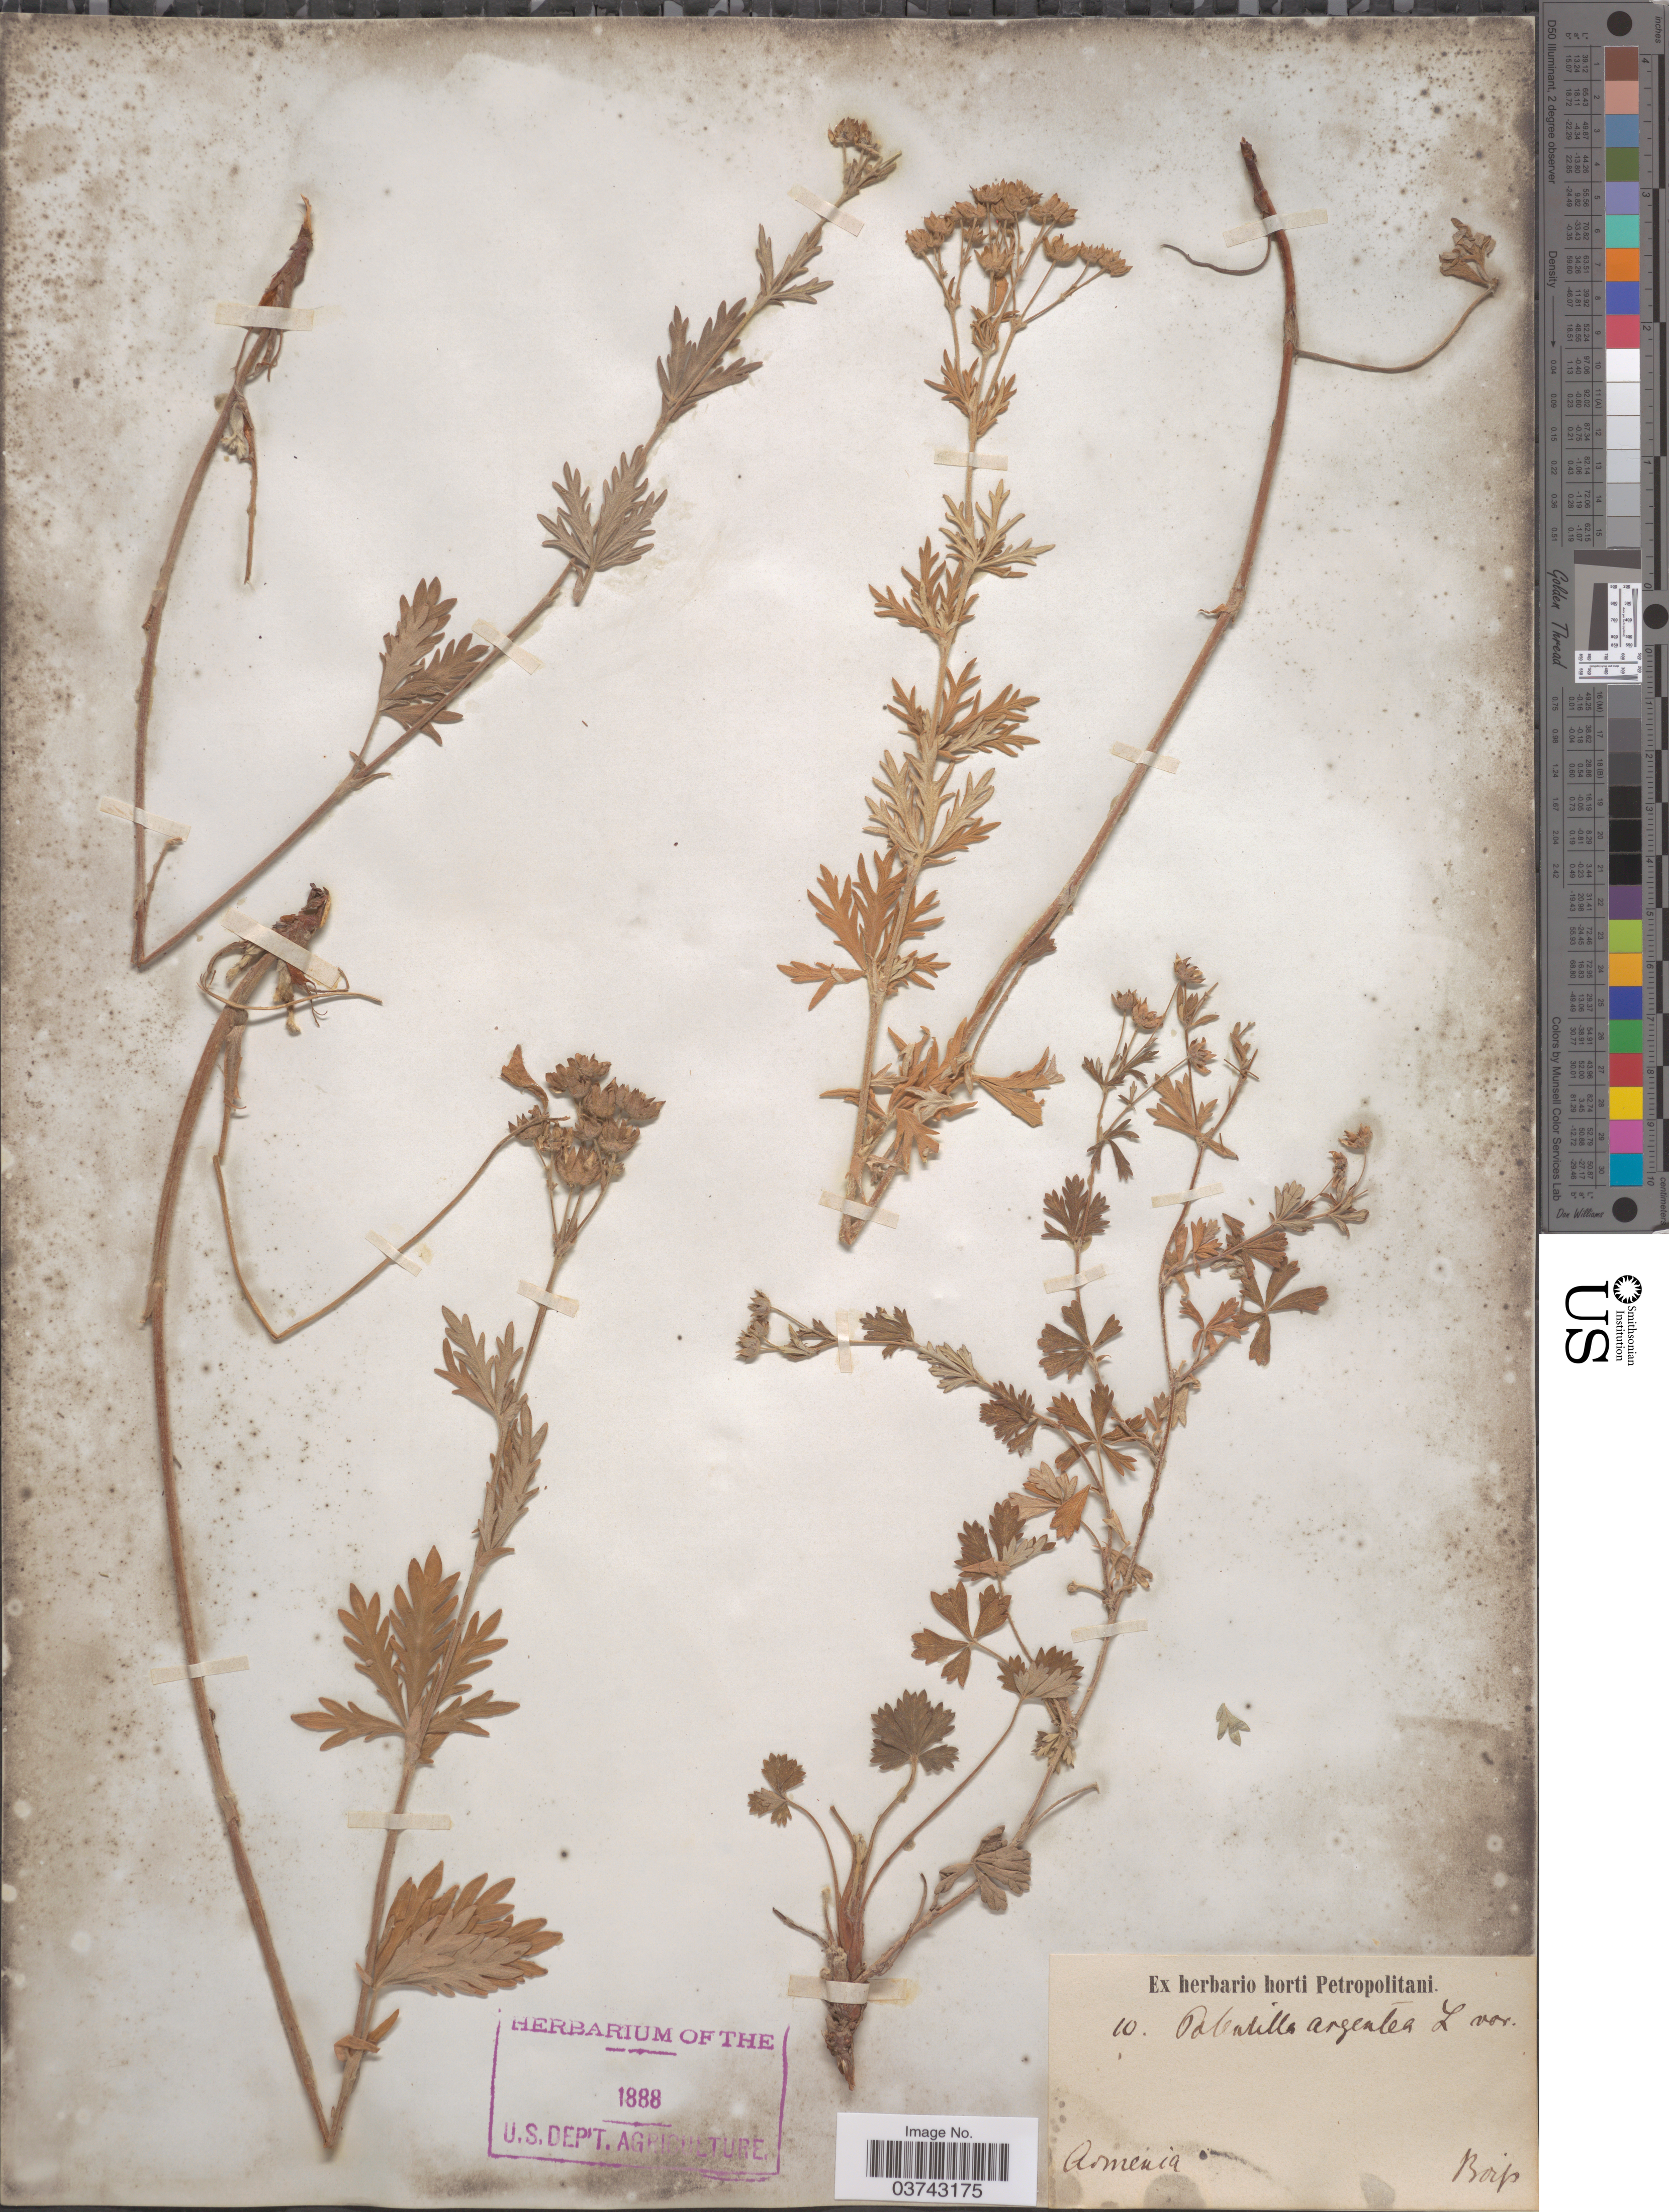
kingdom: Plantae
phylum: Tracheophyta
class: Magnoliopsida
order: Rosales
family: Rosaceae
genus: Potentilla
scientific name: Potentilla argentea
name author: L.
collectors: Boiss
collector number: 10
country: Armenia